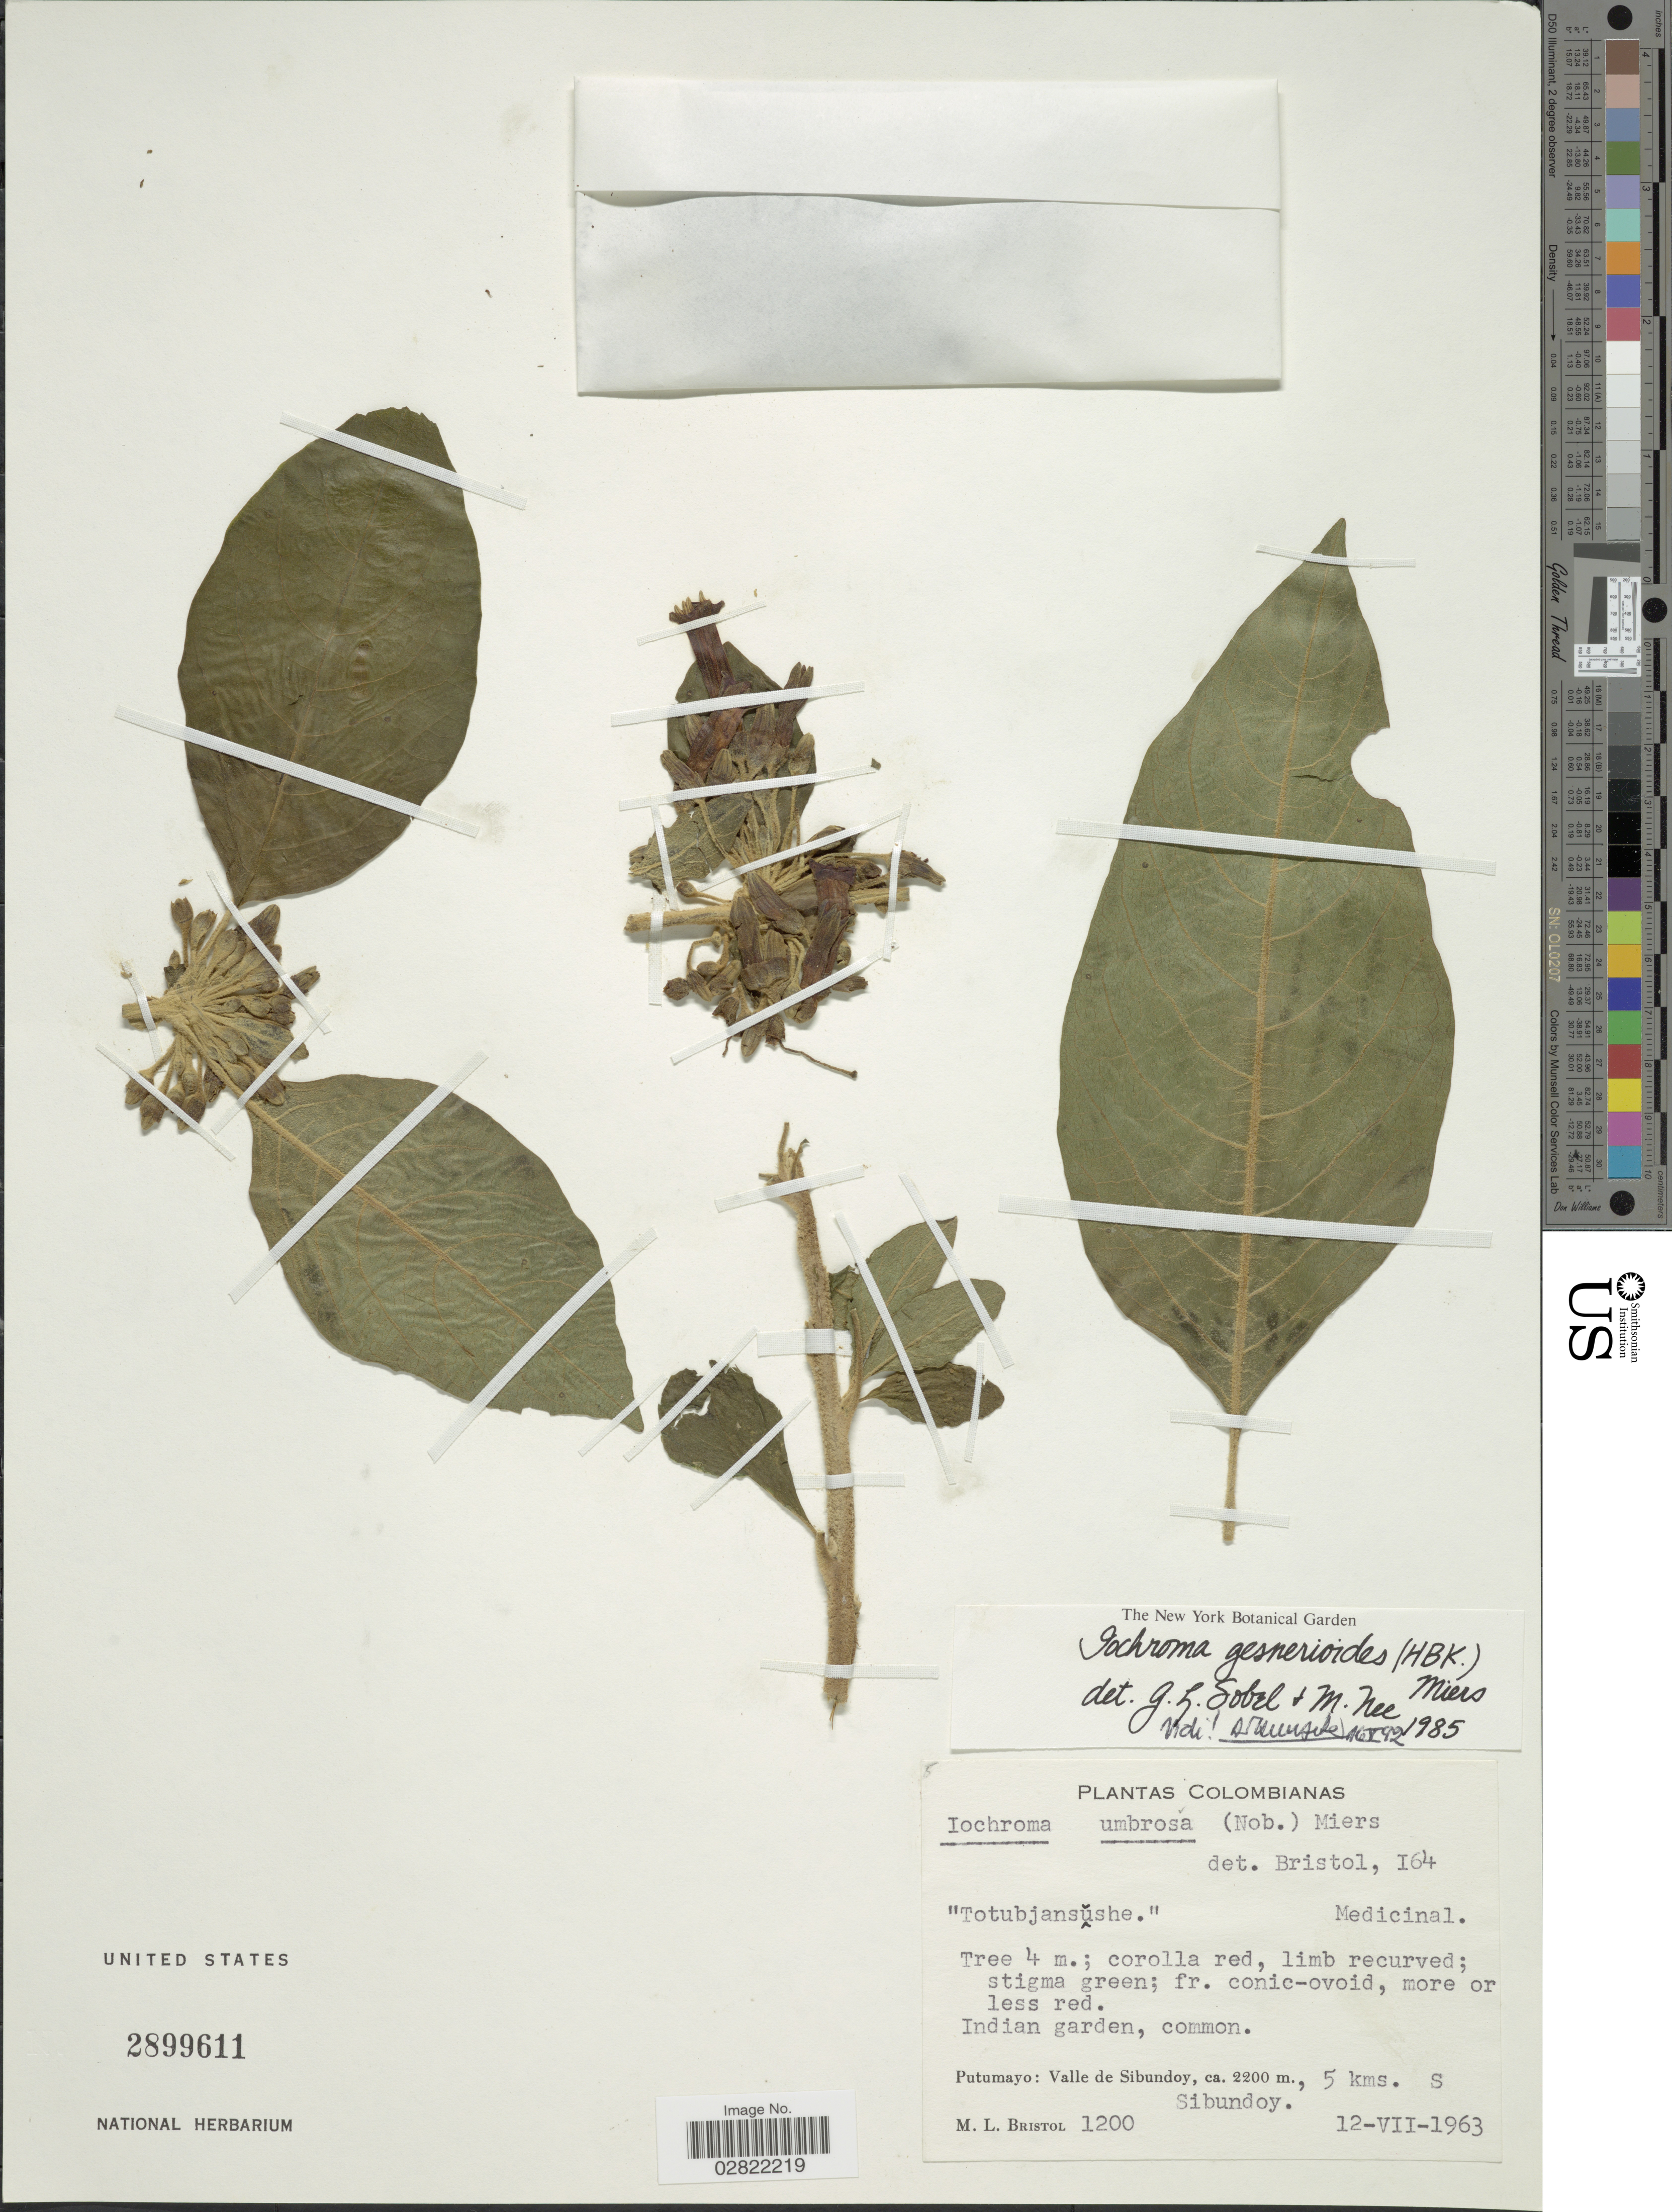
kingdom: Plantae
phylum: Tracheophyta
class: Magnoliopsida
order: Solanales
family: Solanaceae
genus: Iochroma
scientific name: Iochroma gesnerioides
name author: (Kunth) Miers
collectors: M. L. Bristol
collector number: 1200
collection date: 1963-07-12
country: Colombia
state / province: Putumayo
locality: Putumayo: Valle de Sibundoy, 1.5 kms. S Sibundoy.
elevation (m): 2200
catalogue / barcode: US 2899611